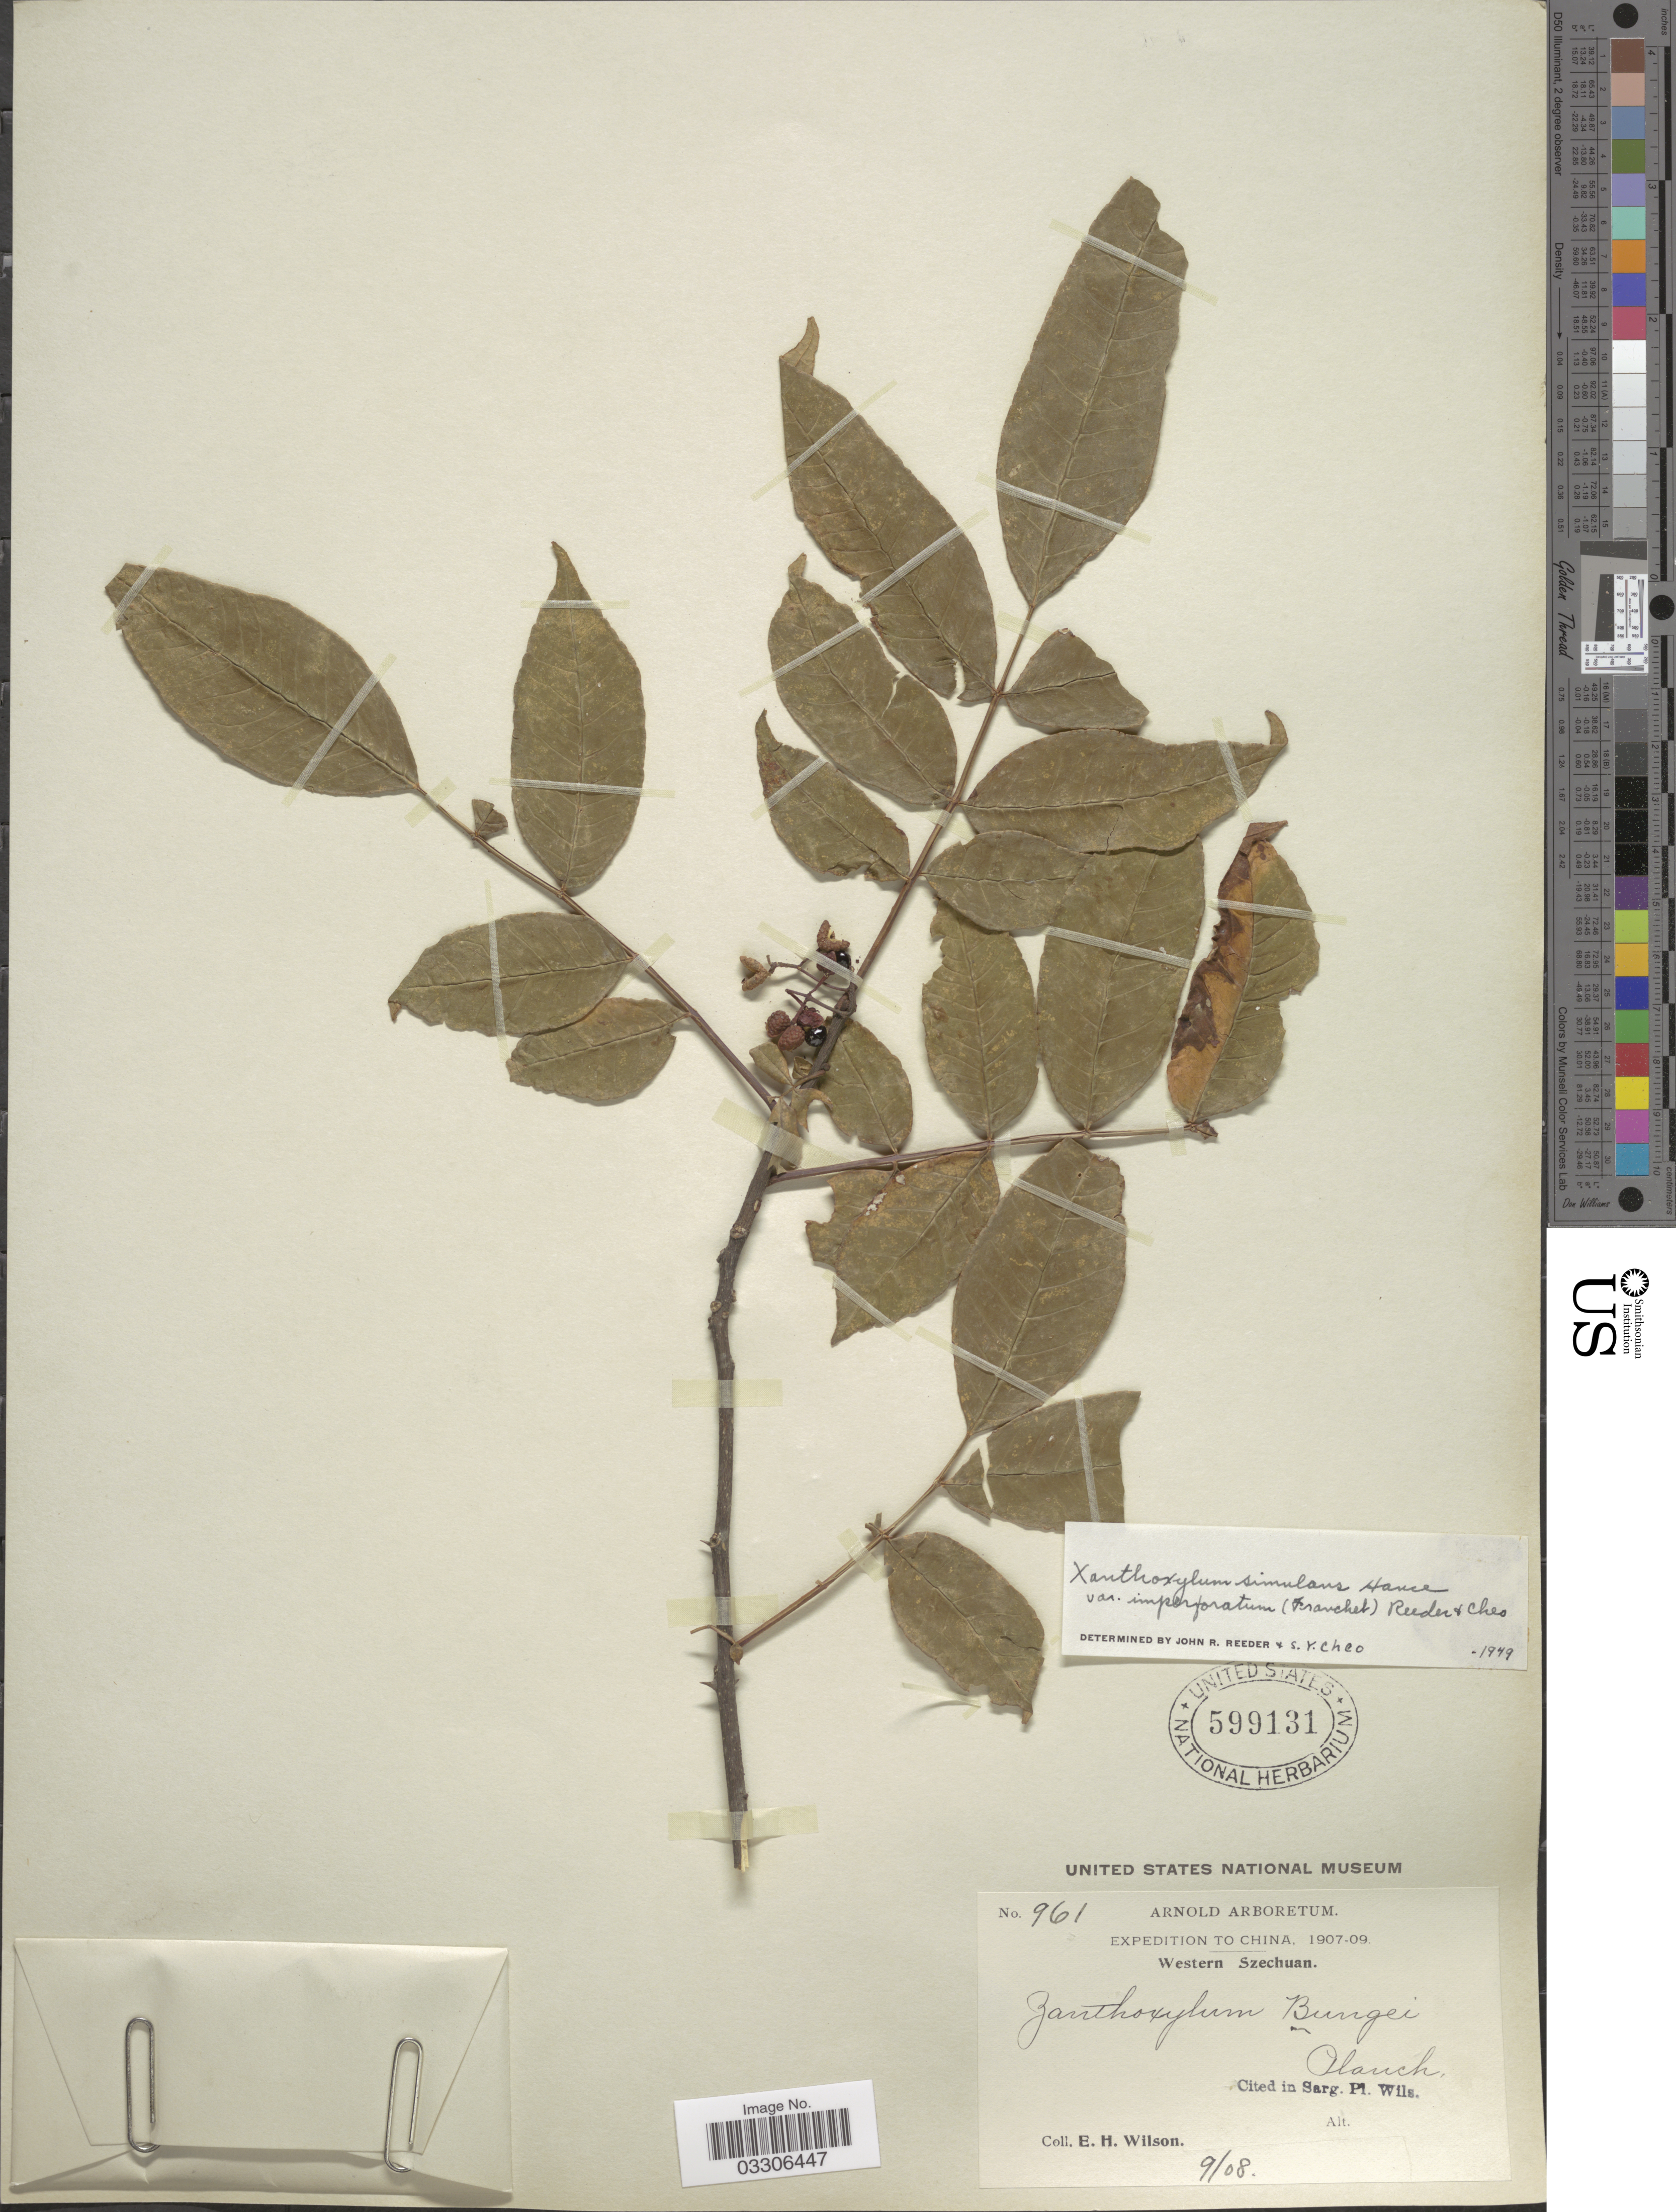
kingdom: Plantae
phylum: Tracheophyta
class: Magnoliopsida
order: Sapindales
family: Rutaceae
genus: Zanthoxylum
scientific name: Zanthoxylum simulans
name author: Hance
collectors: E. Wilson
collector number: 961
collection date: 1908-09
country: China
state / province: Sichuan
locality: Western Szechuan.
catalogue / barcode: US 599131